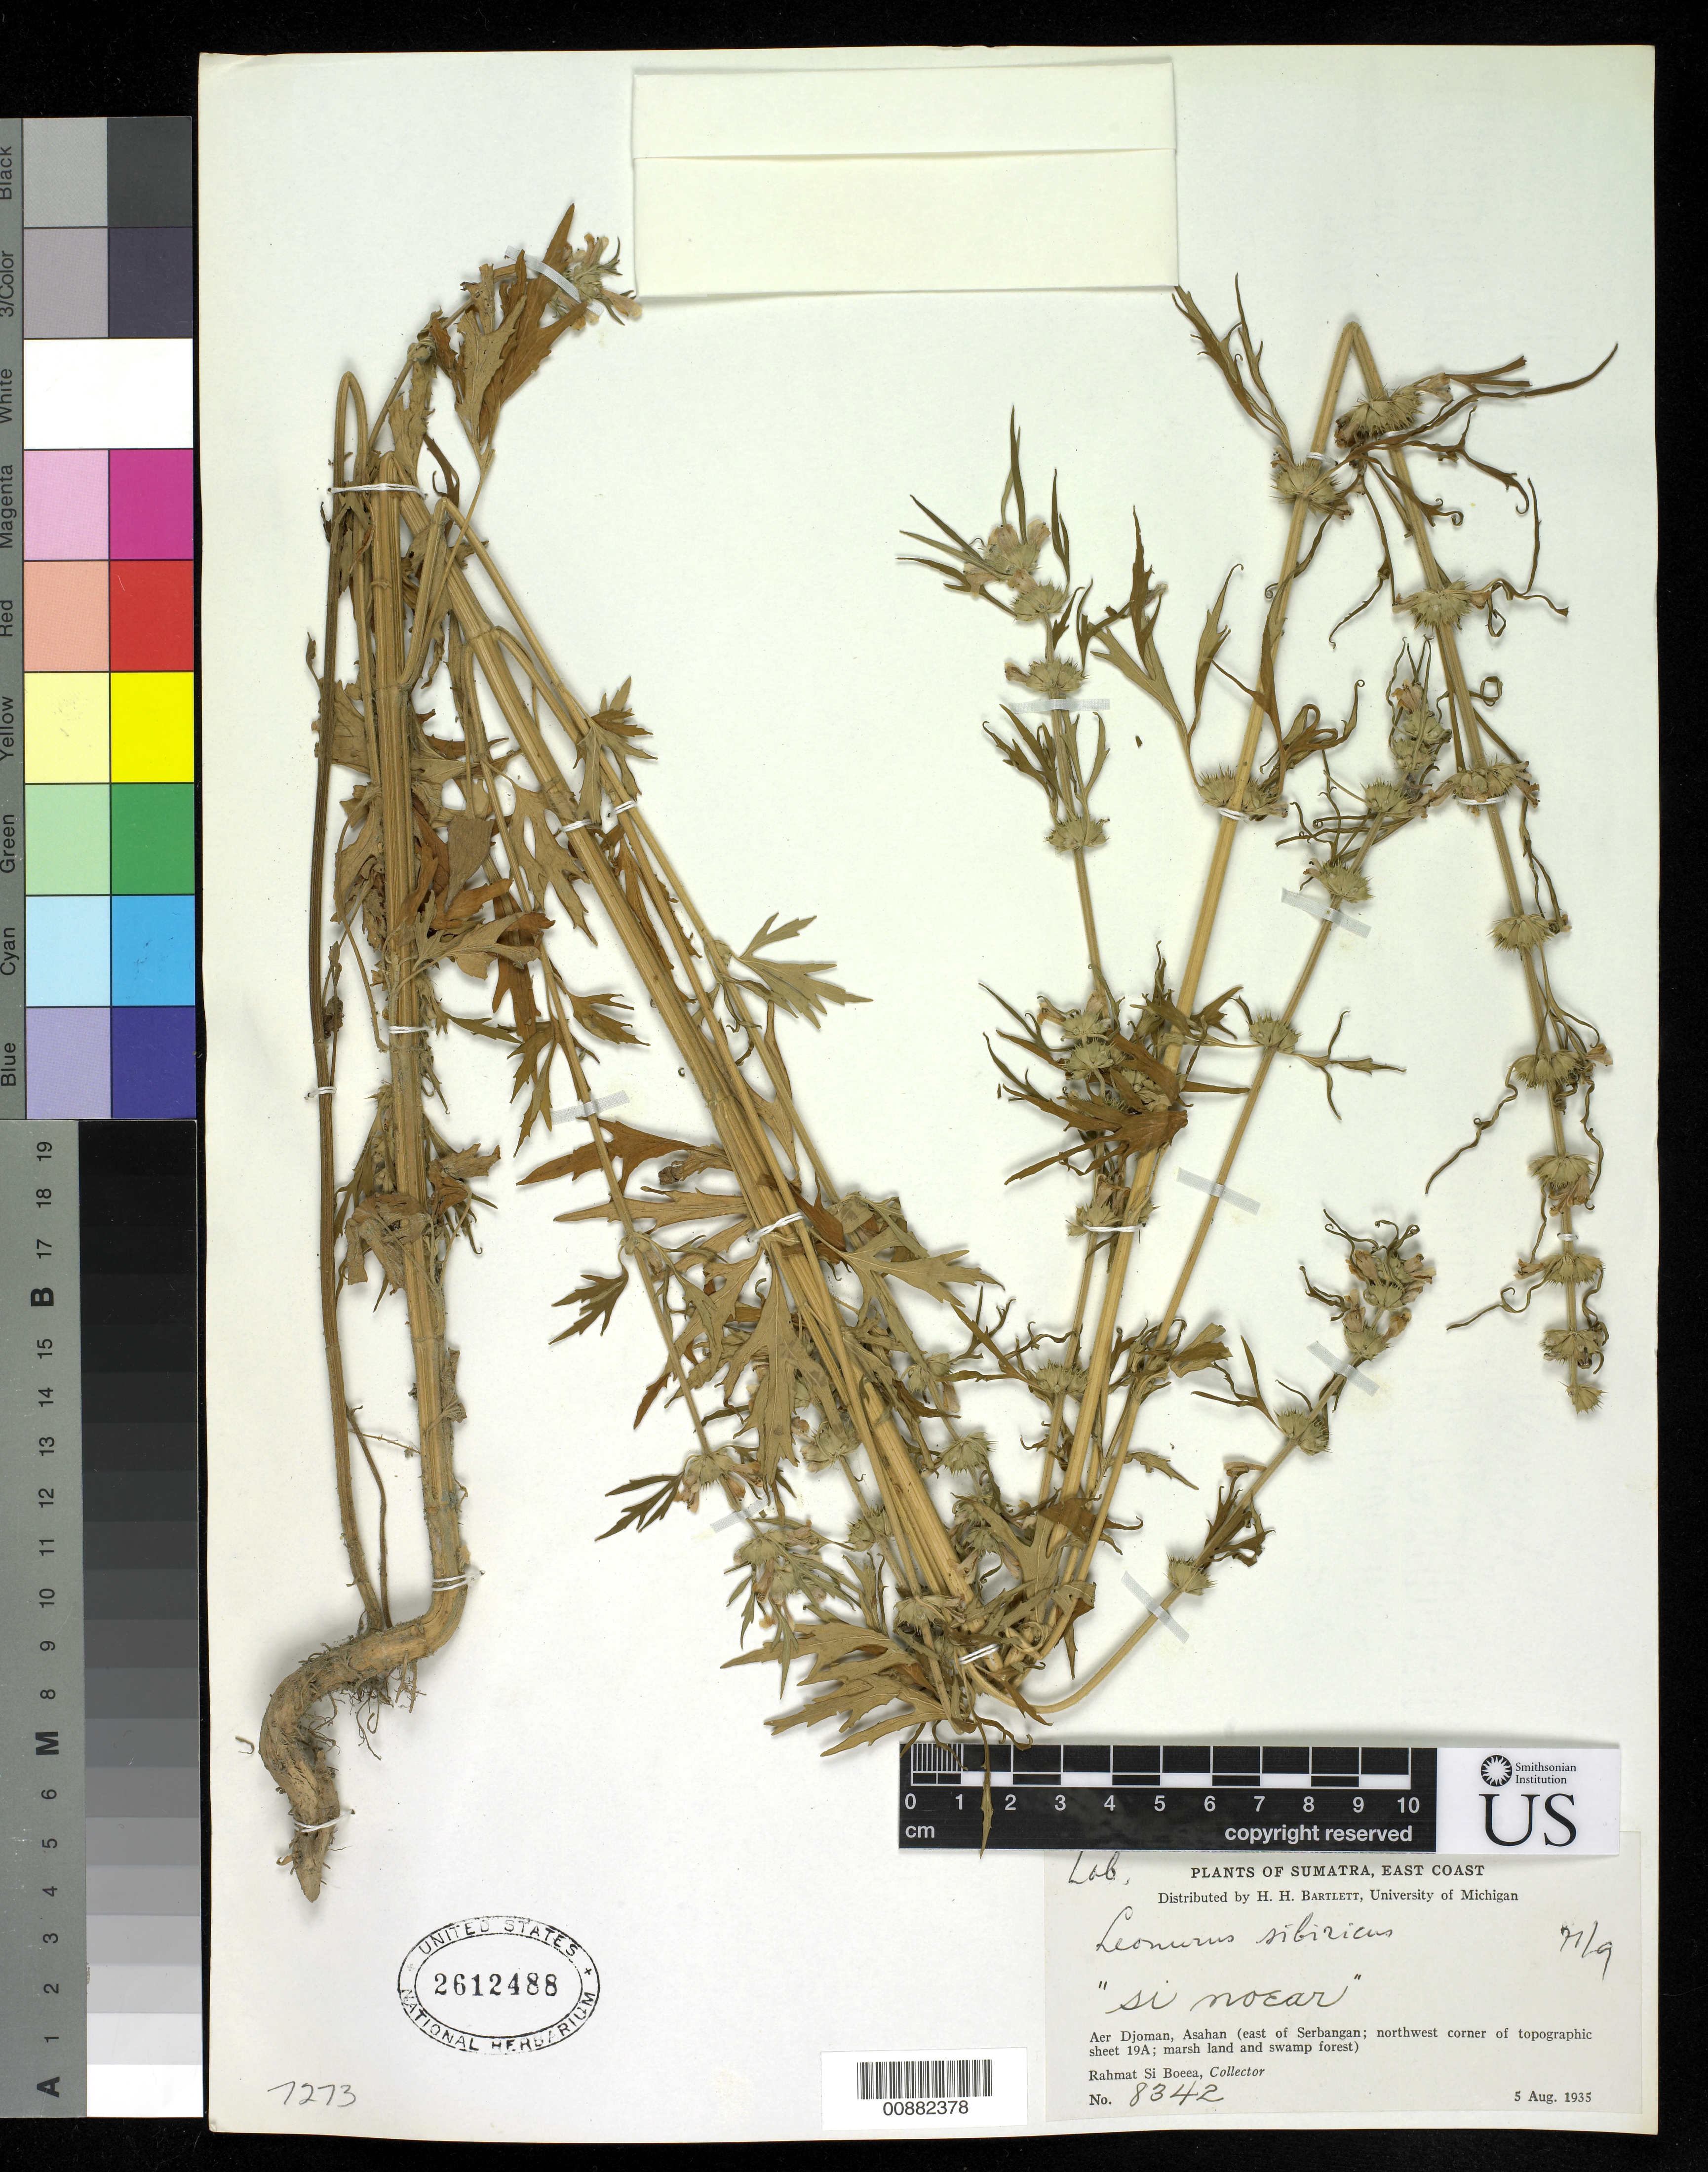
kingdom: Plantae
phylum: Tracheophyta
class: Magnoliopsida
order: Lamiales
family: Lamiaceae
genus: Leonurus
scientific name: Leonurus sibiricus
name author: L.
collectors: Rahmat Si Boeea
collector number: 8342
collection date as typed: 05 Aug 1935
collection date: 1935-08-05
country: Indonesia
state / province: Sumatra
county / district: Aceh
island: Sumatra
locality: Aer Djooman, Asahan (E of Serbangan; NW corner of topographic sheet 19A; marsh land and forest swamp)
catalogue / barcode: US 2612488